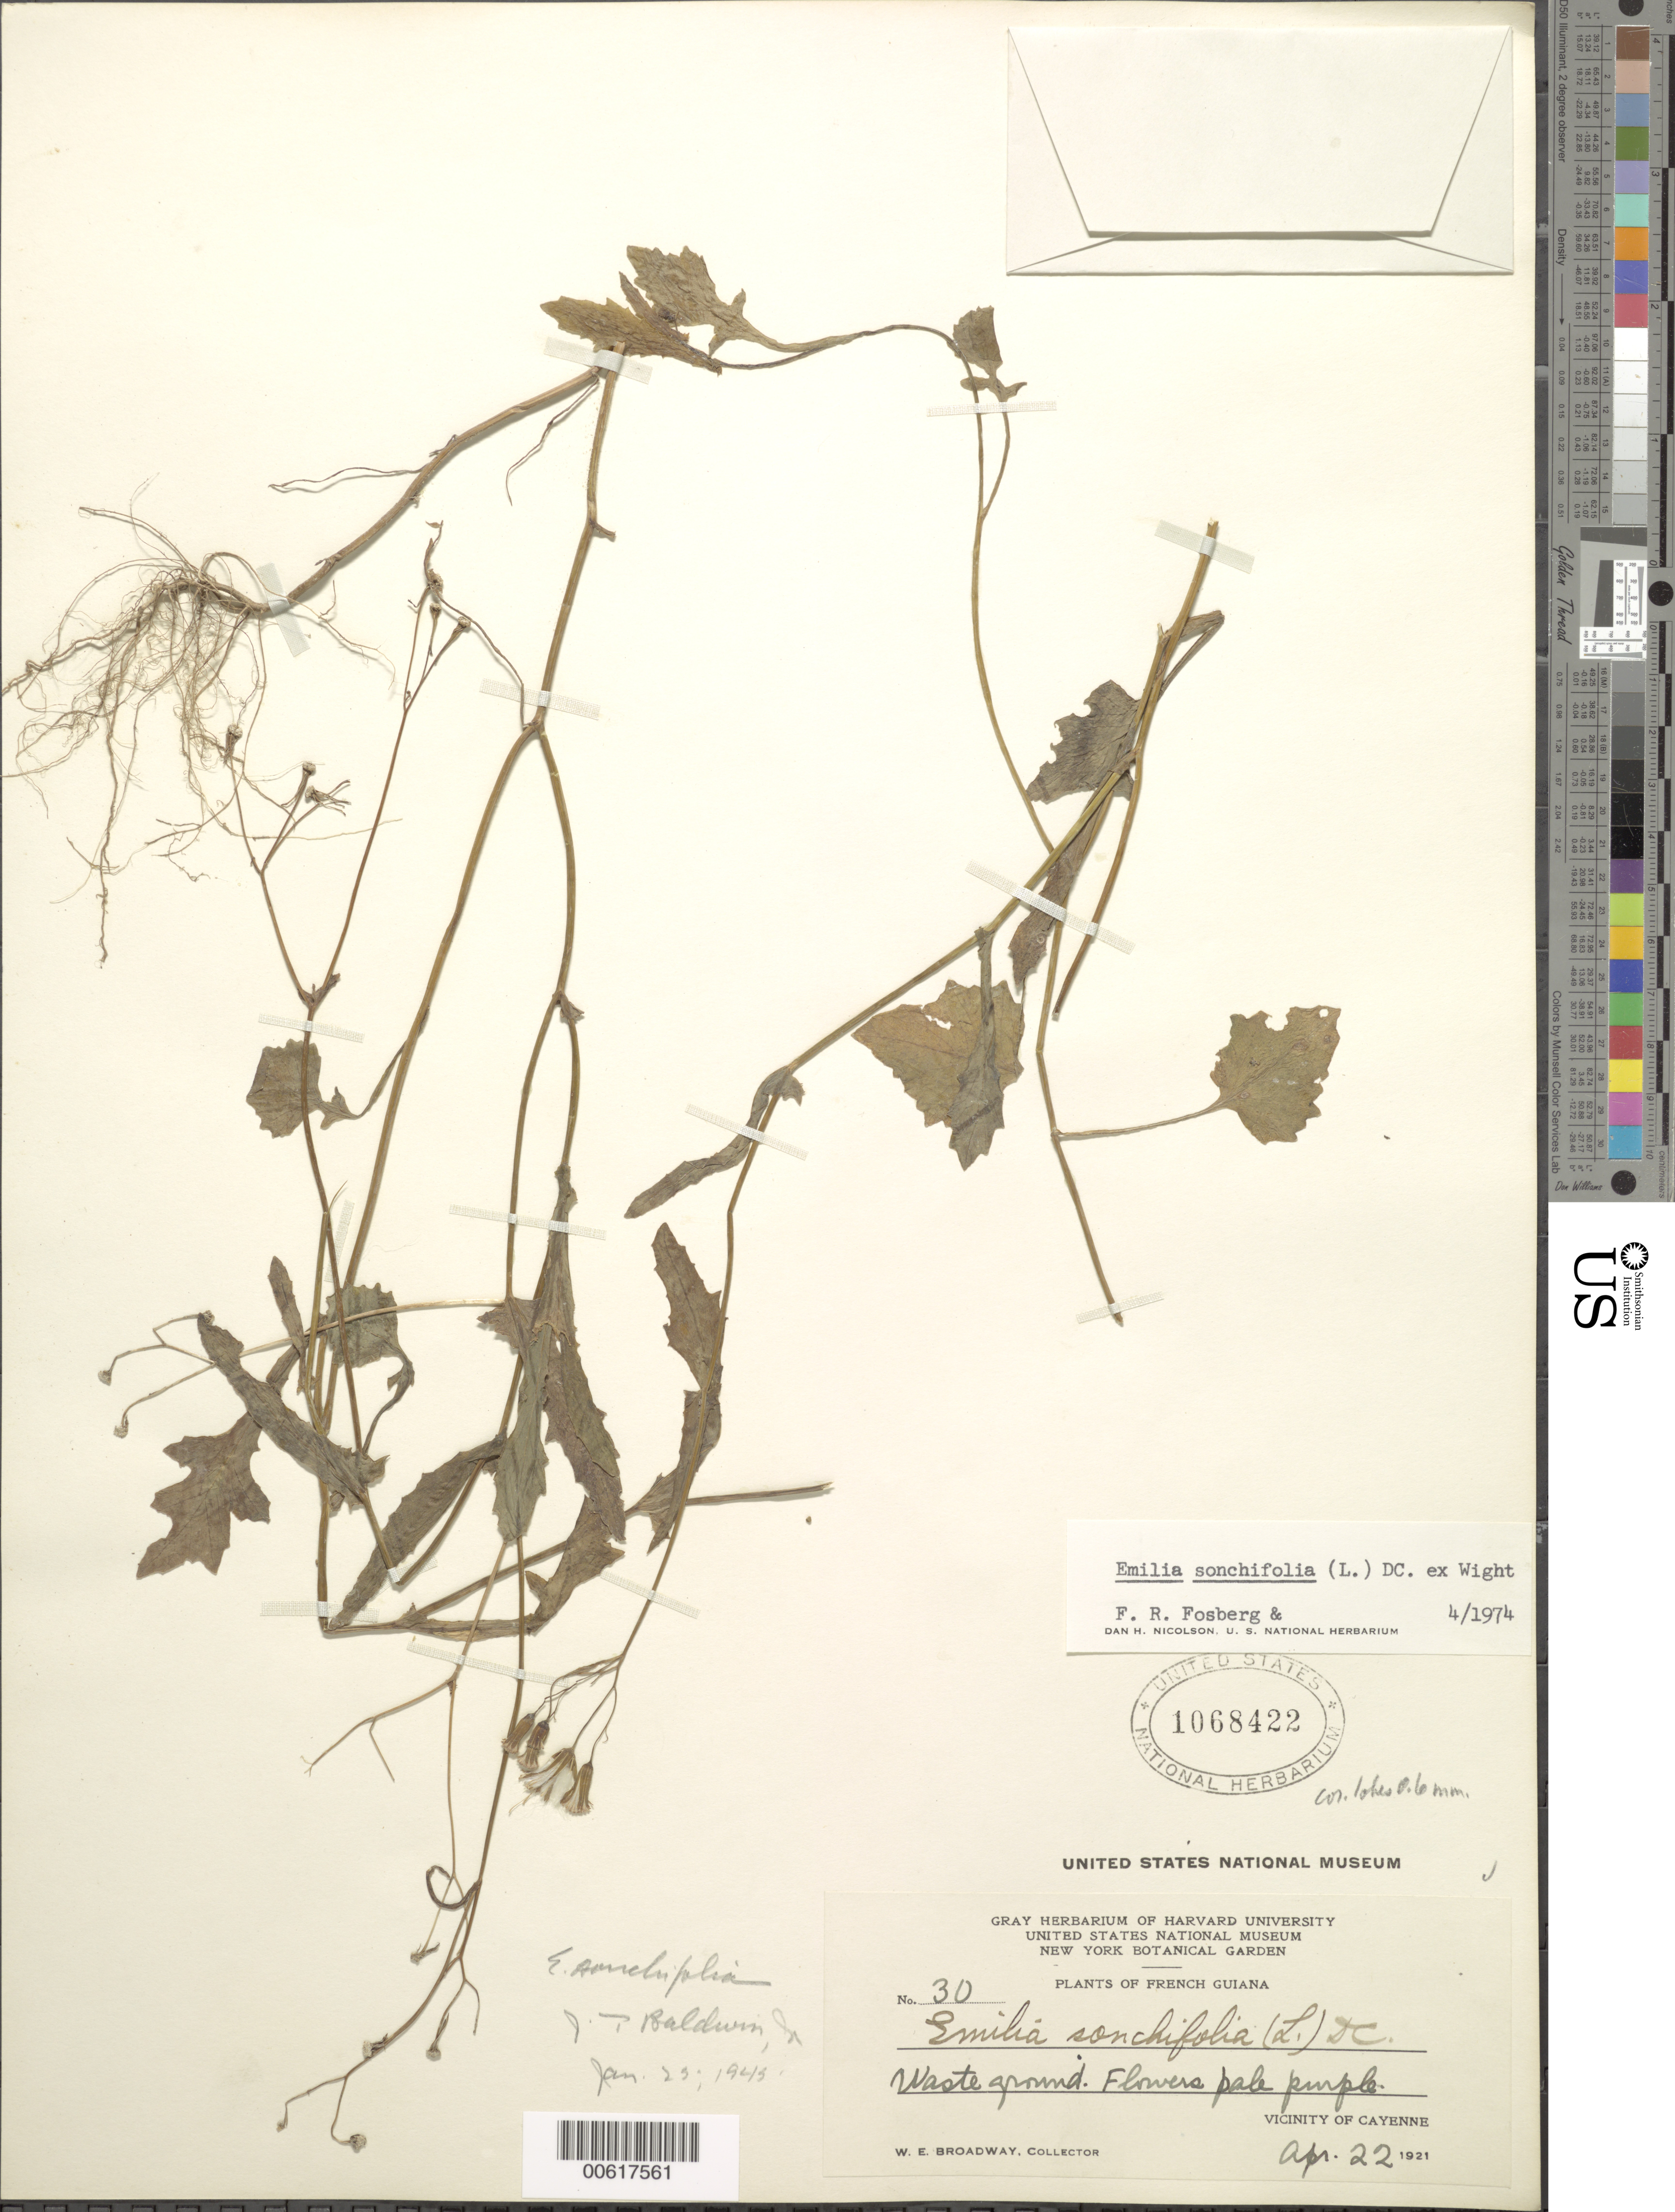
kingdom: Plantae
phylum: Tracheophyta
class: Magnoliopsida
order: Asterales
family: Asteraceae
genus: Emilia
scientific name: Emilia sonchifolia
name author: (L.) DC.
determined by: Pruski, J. F.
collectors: W. E. Broadway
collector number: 30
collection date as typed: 22-Apr-21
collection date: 1921-04-22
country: French Guiana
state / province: Cayenne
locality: Cayenne, vic.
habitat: Waste ground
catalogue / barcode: US 1068422